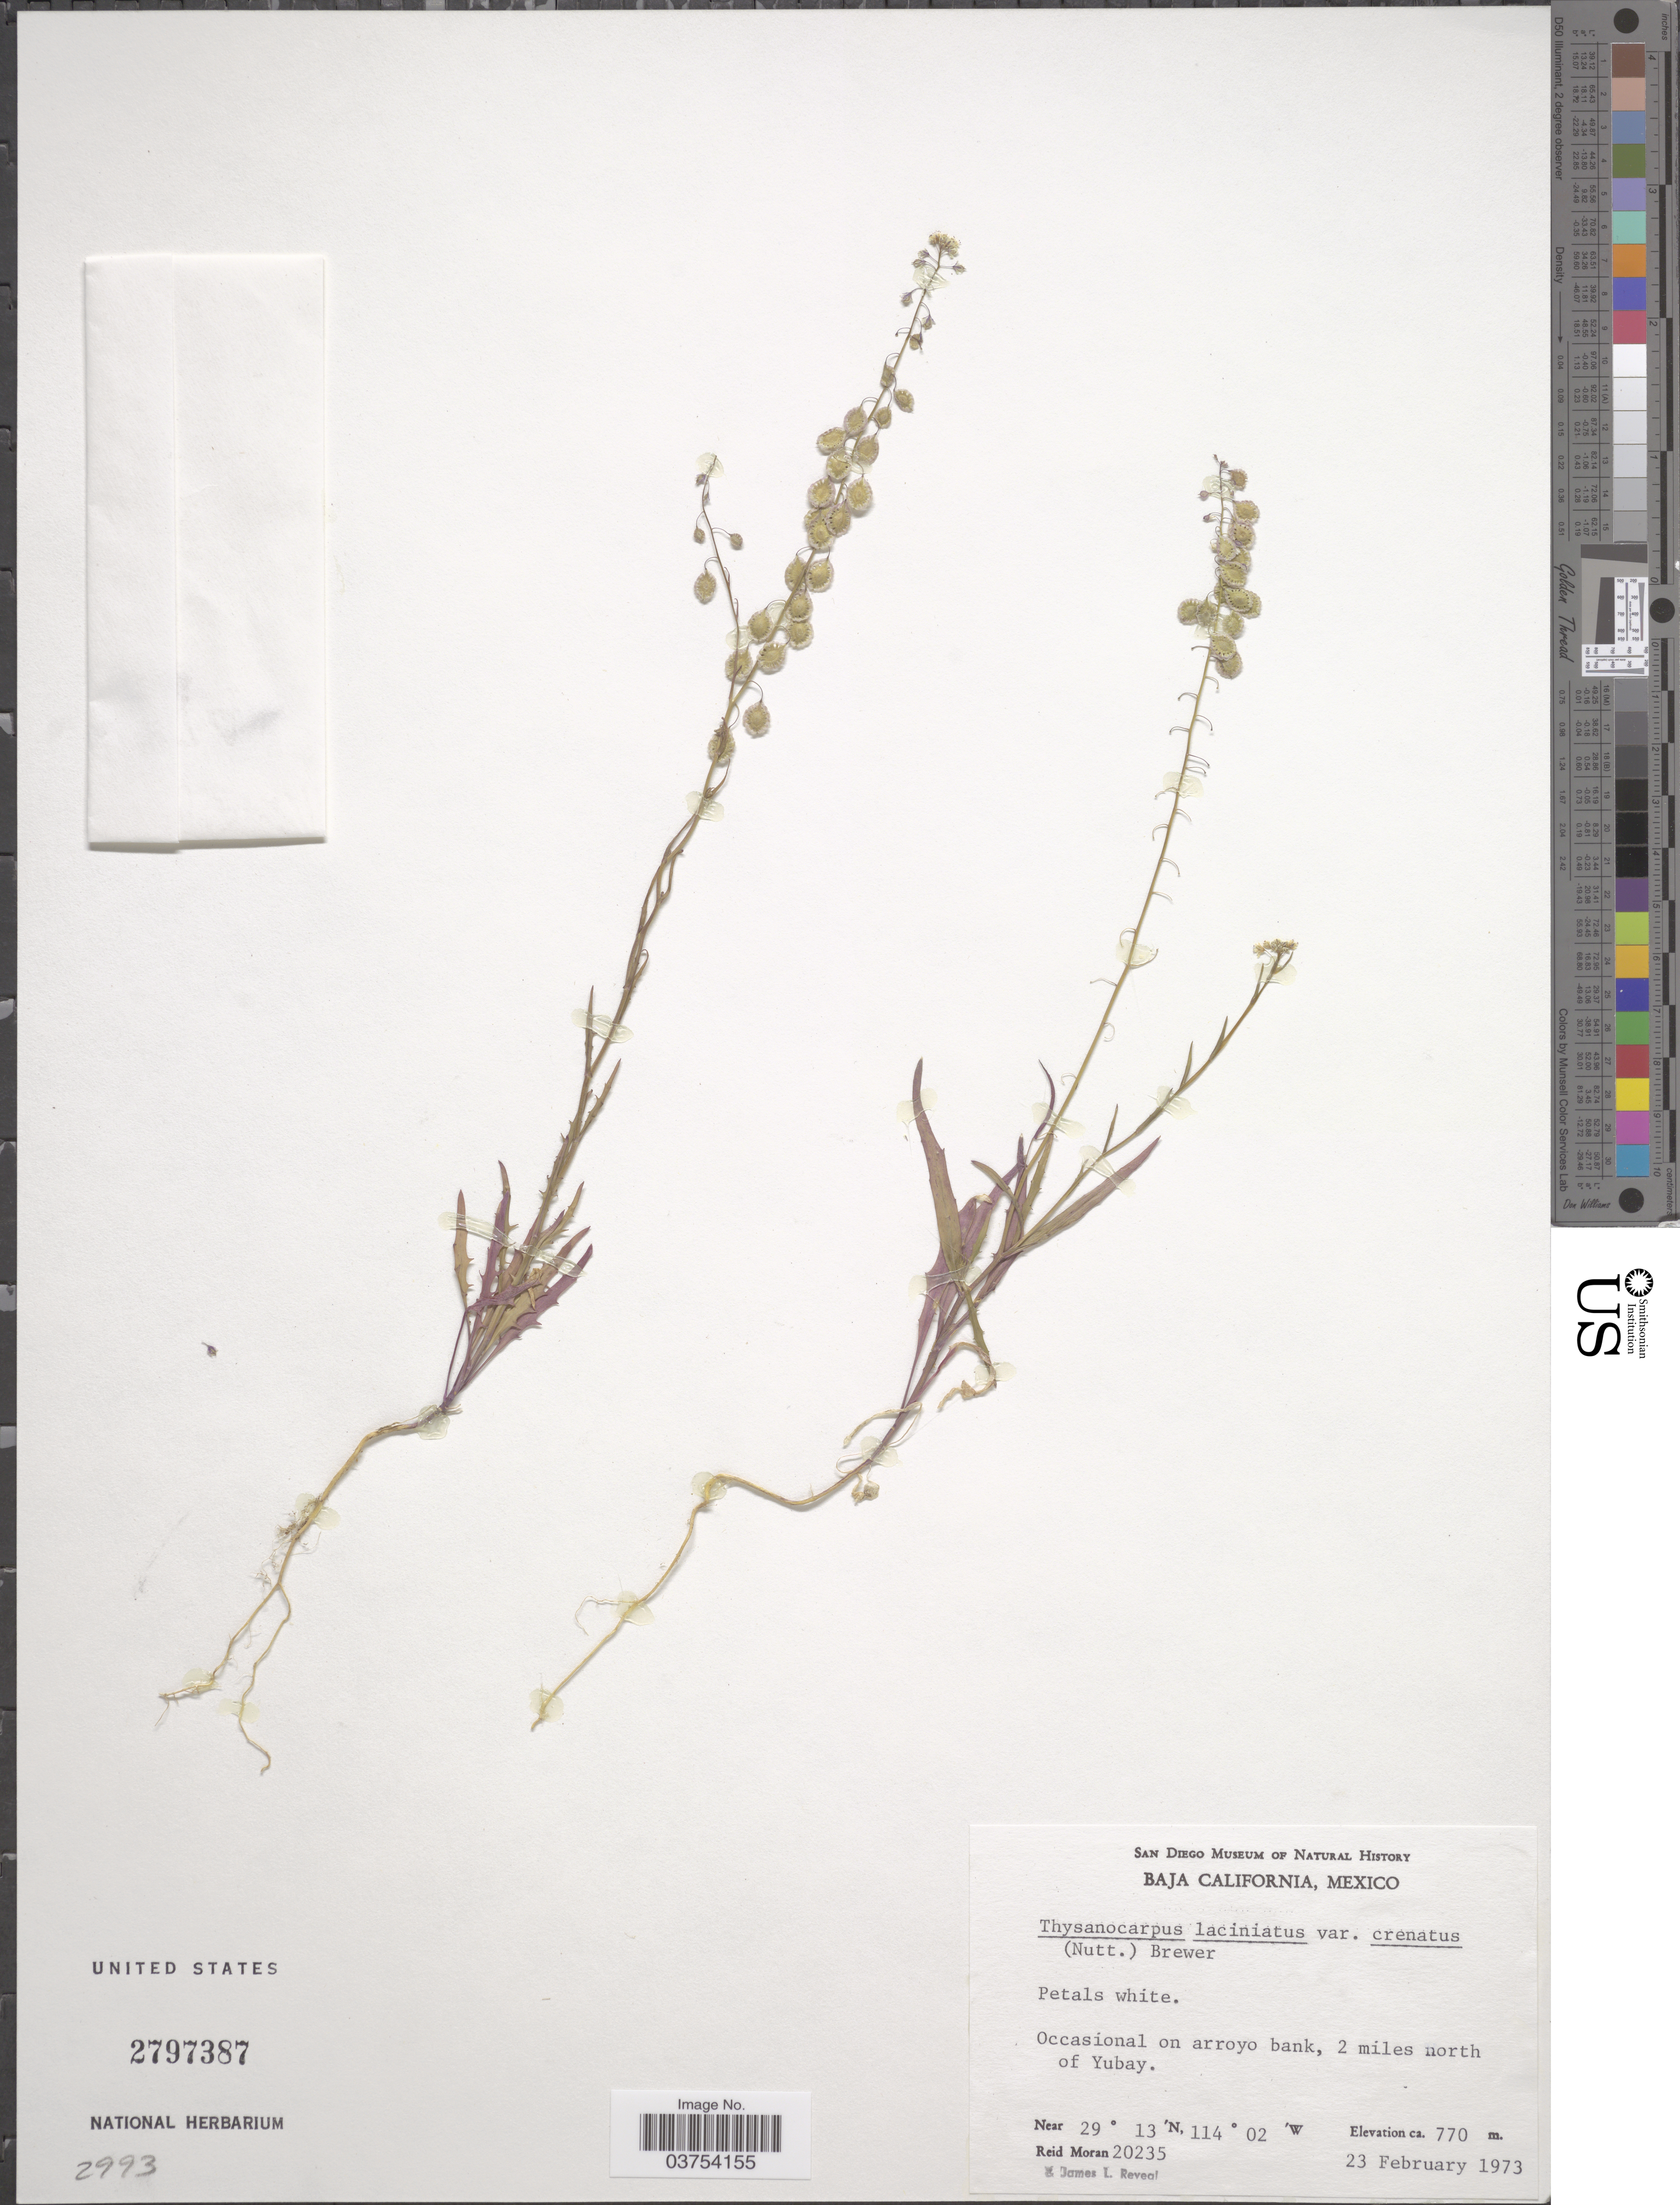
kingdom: Plantae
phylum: Tracheophyta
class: Magnoliopsida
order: Brassicales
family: Brassicaceae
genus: Thysanocarpus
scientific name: Thysanocarpus laciniatus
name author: Nutt. in Torr. & A. Gray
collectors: R. V. Moran & J. L. Reveal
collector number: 20235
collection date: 1973-02-23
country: Mexico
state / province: Baja California Norte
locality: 2 miles north of Yubay.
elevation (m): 770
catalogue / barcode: US 2797387